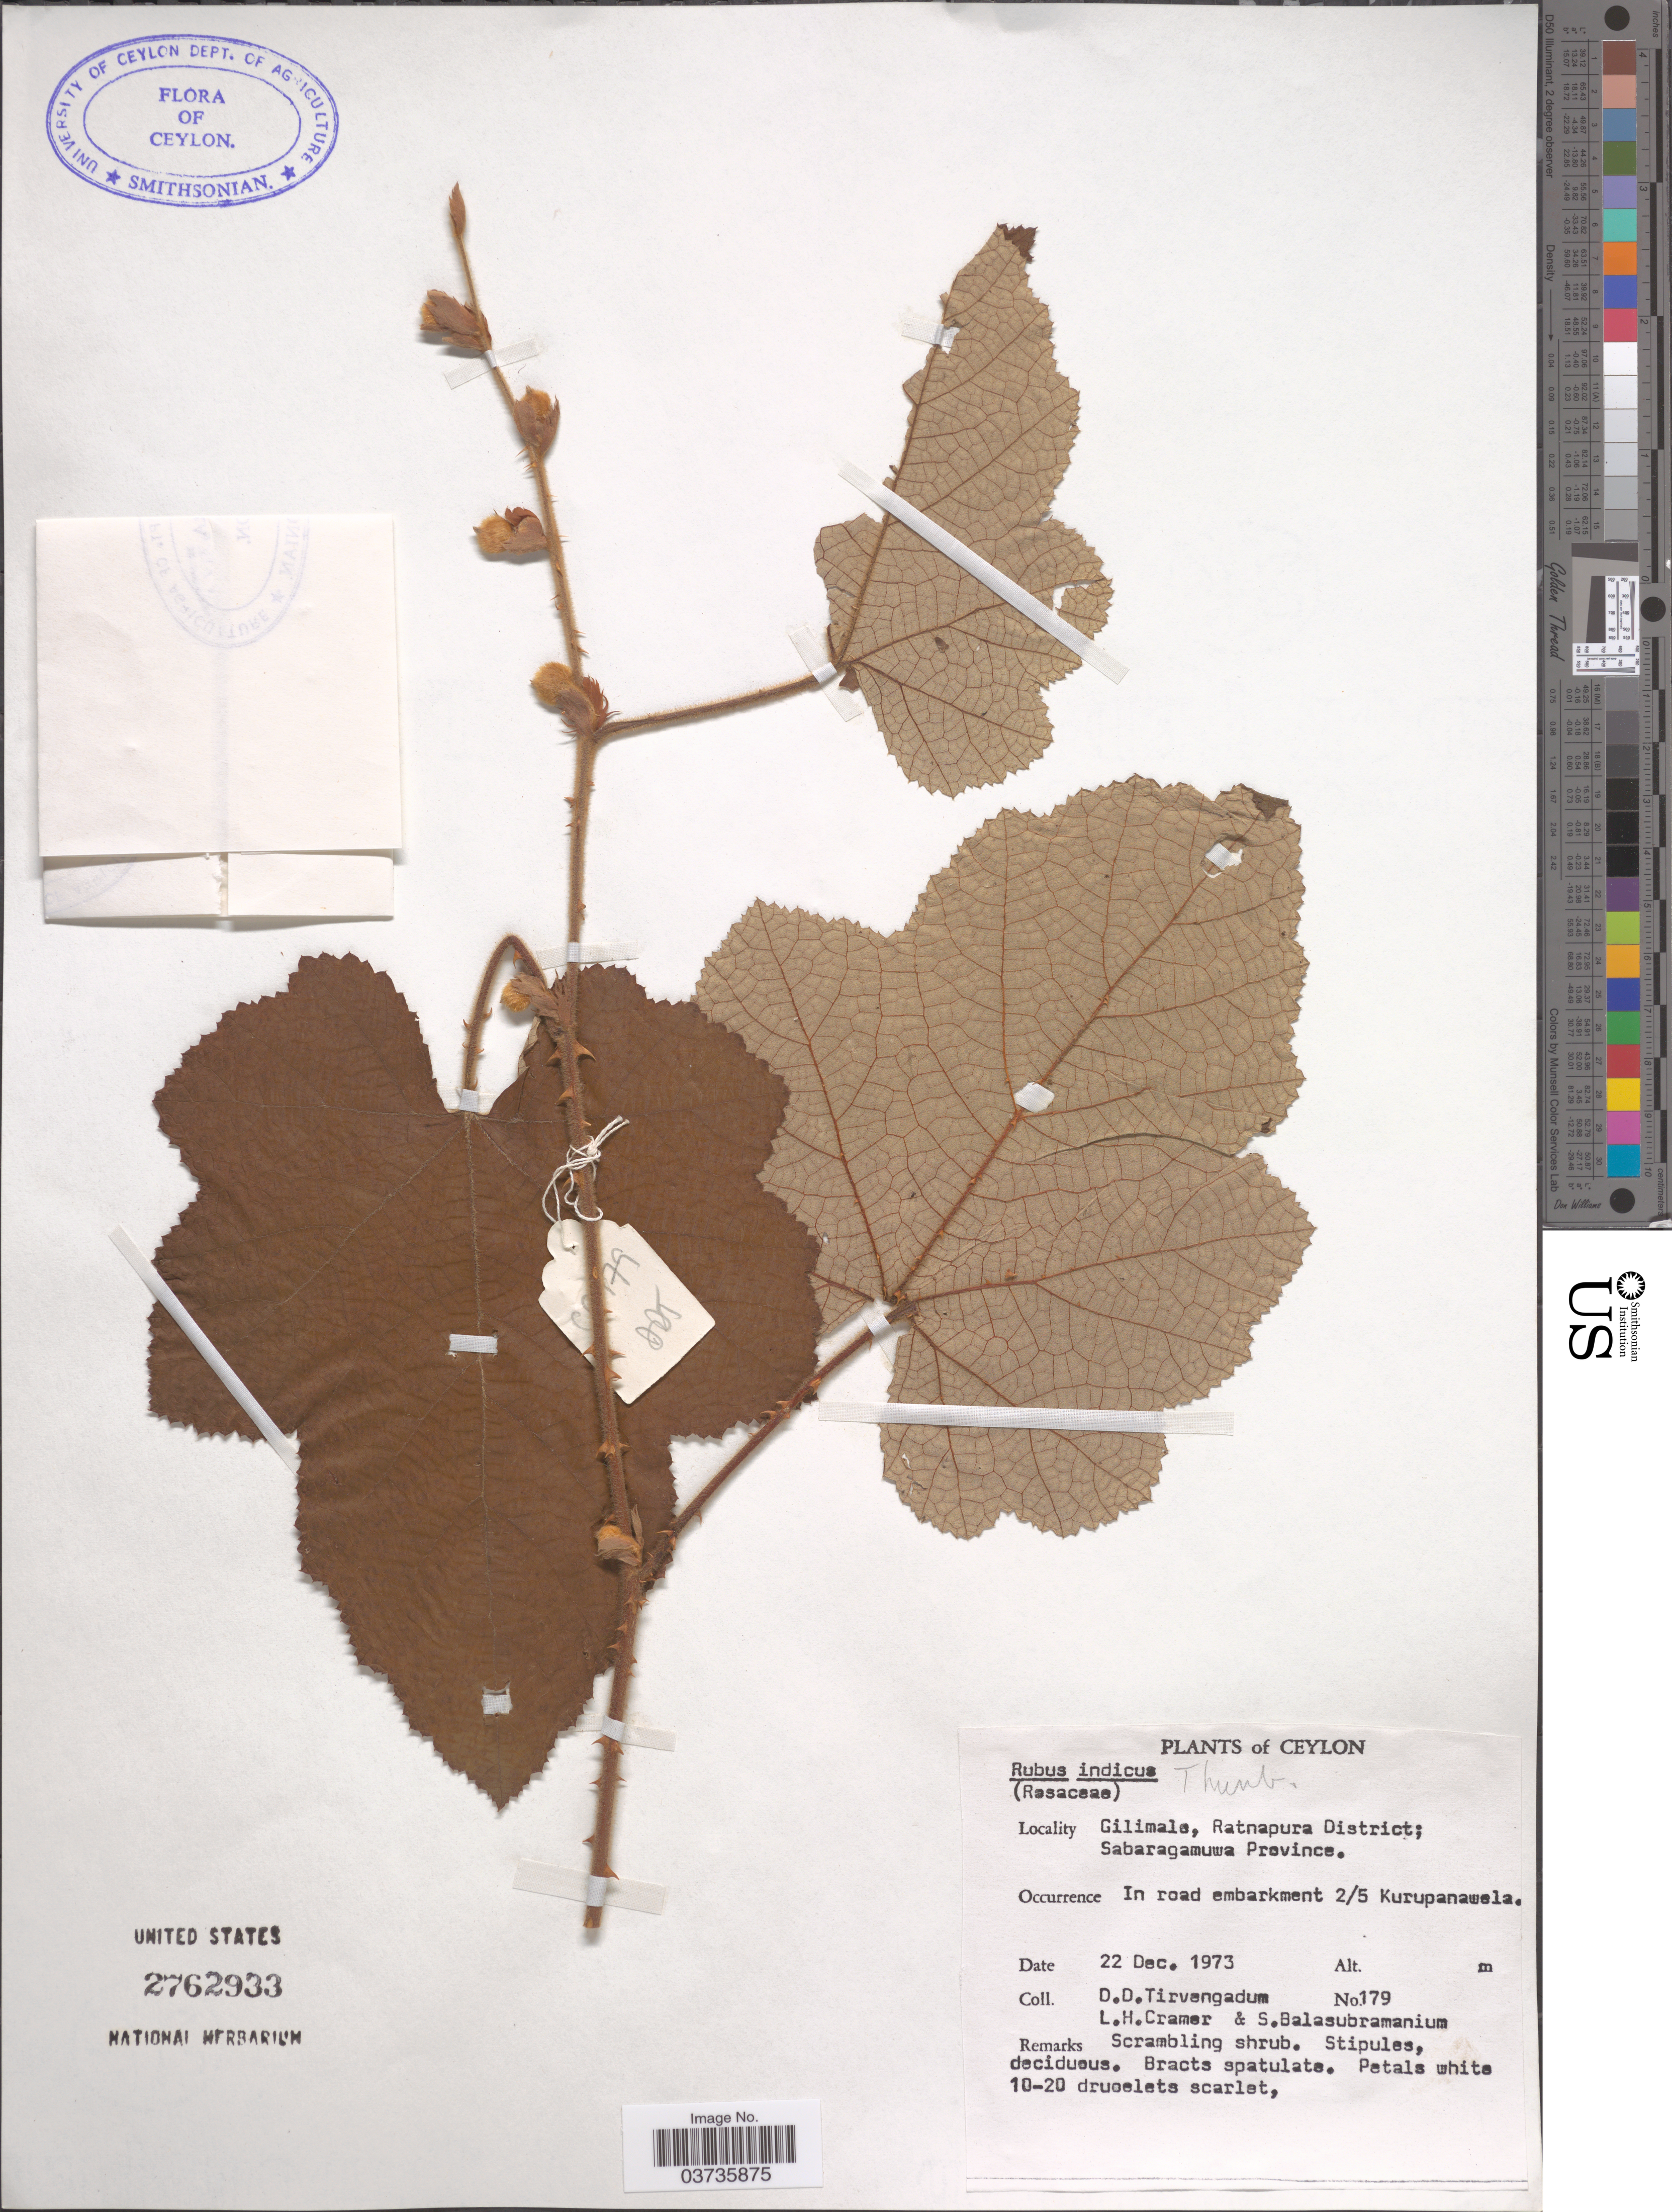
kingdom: Plantae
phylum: Tracheophyta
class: Magnoliopsida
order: Rosales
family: Rosaceae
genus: Rubus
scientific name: Rubus indicus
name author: Lesch. ex Ser.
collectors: D. Tirvengadum, L. H. Cramer & S. Balasubramanium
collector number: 179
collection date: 1973-12-22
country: Sri Lanka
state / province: Sabaragamuwa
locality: Ceylon. Gilimale, Ratnapura District. In road embarkment 2/5 Kurupanawela.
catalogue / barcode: US 2762933